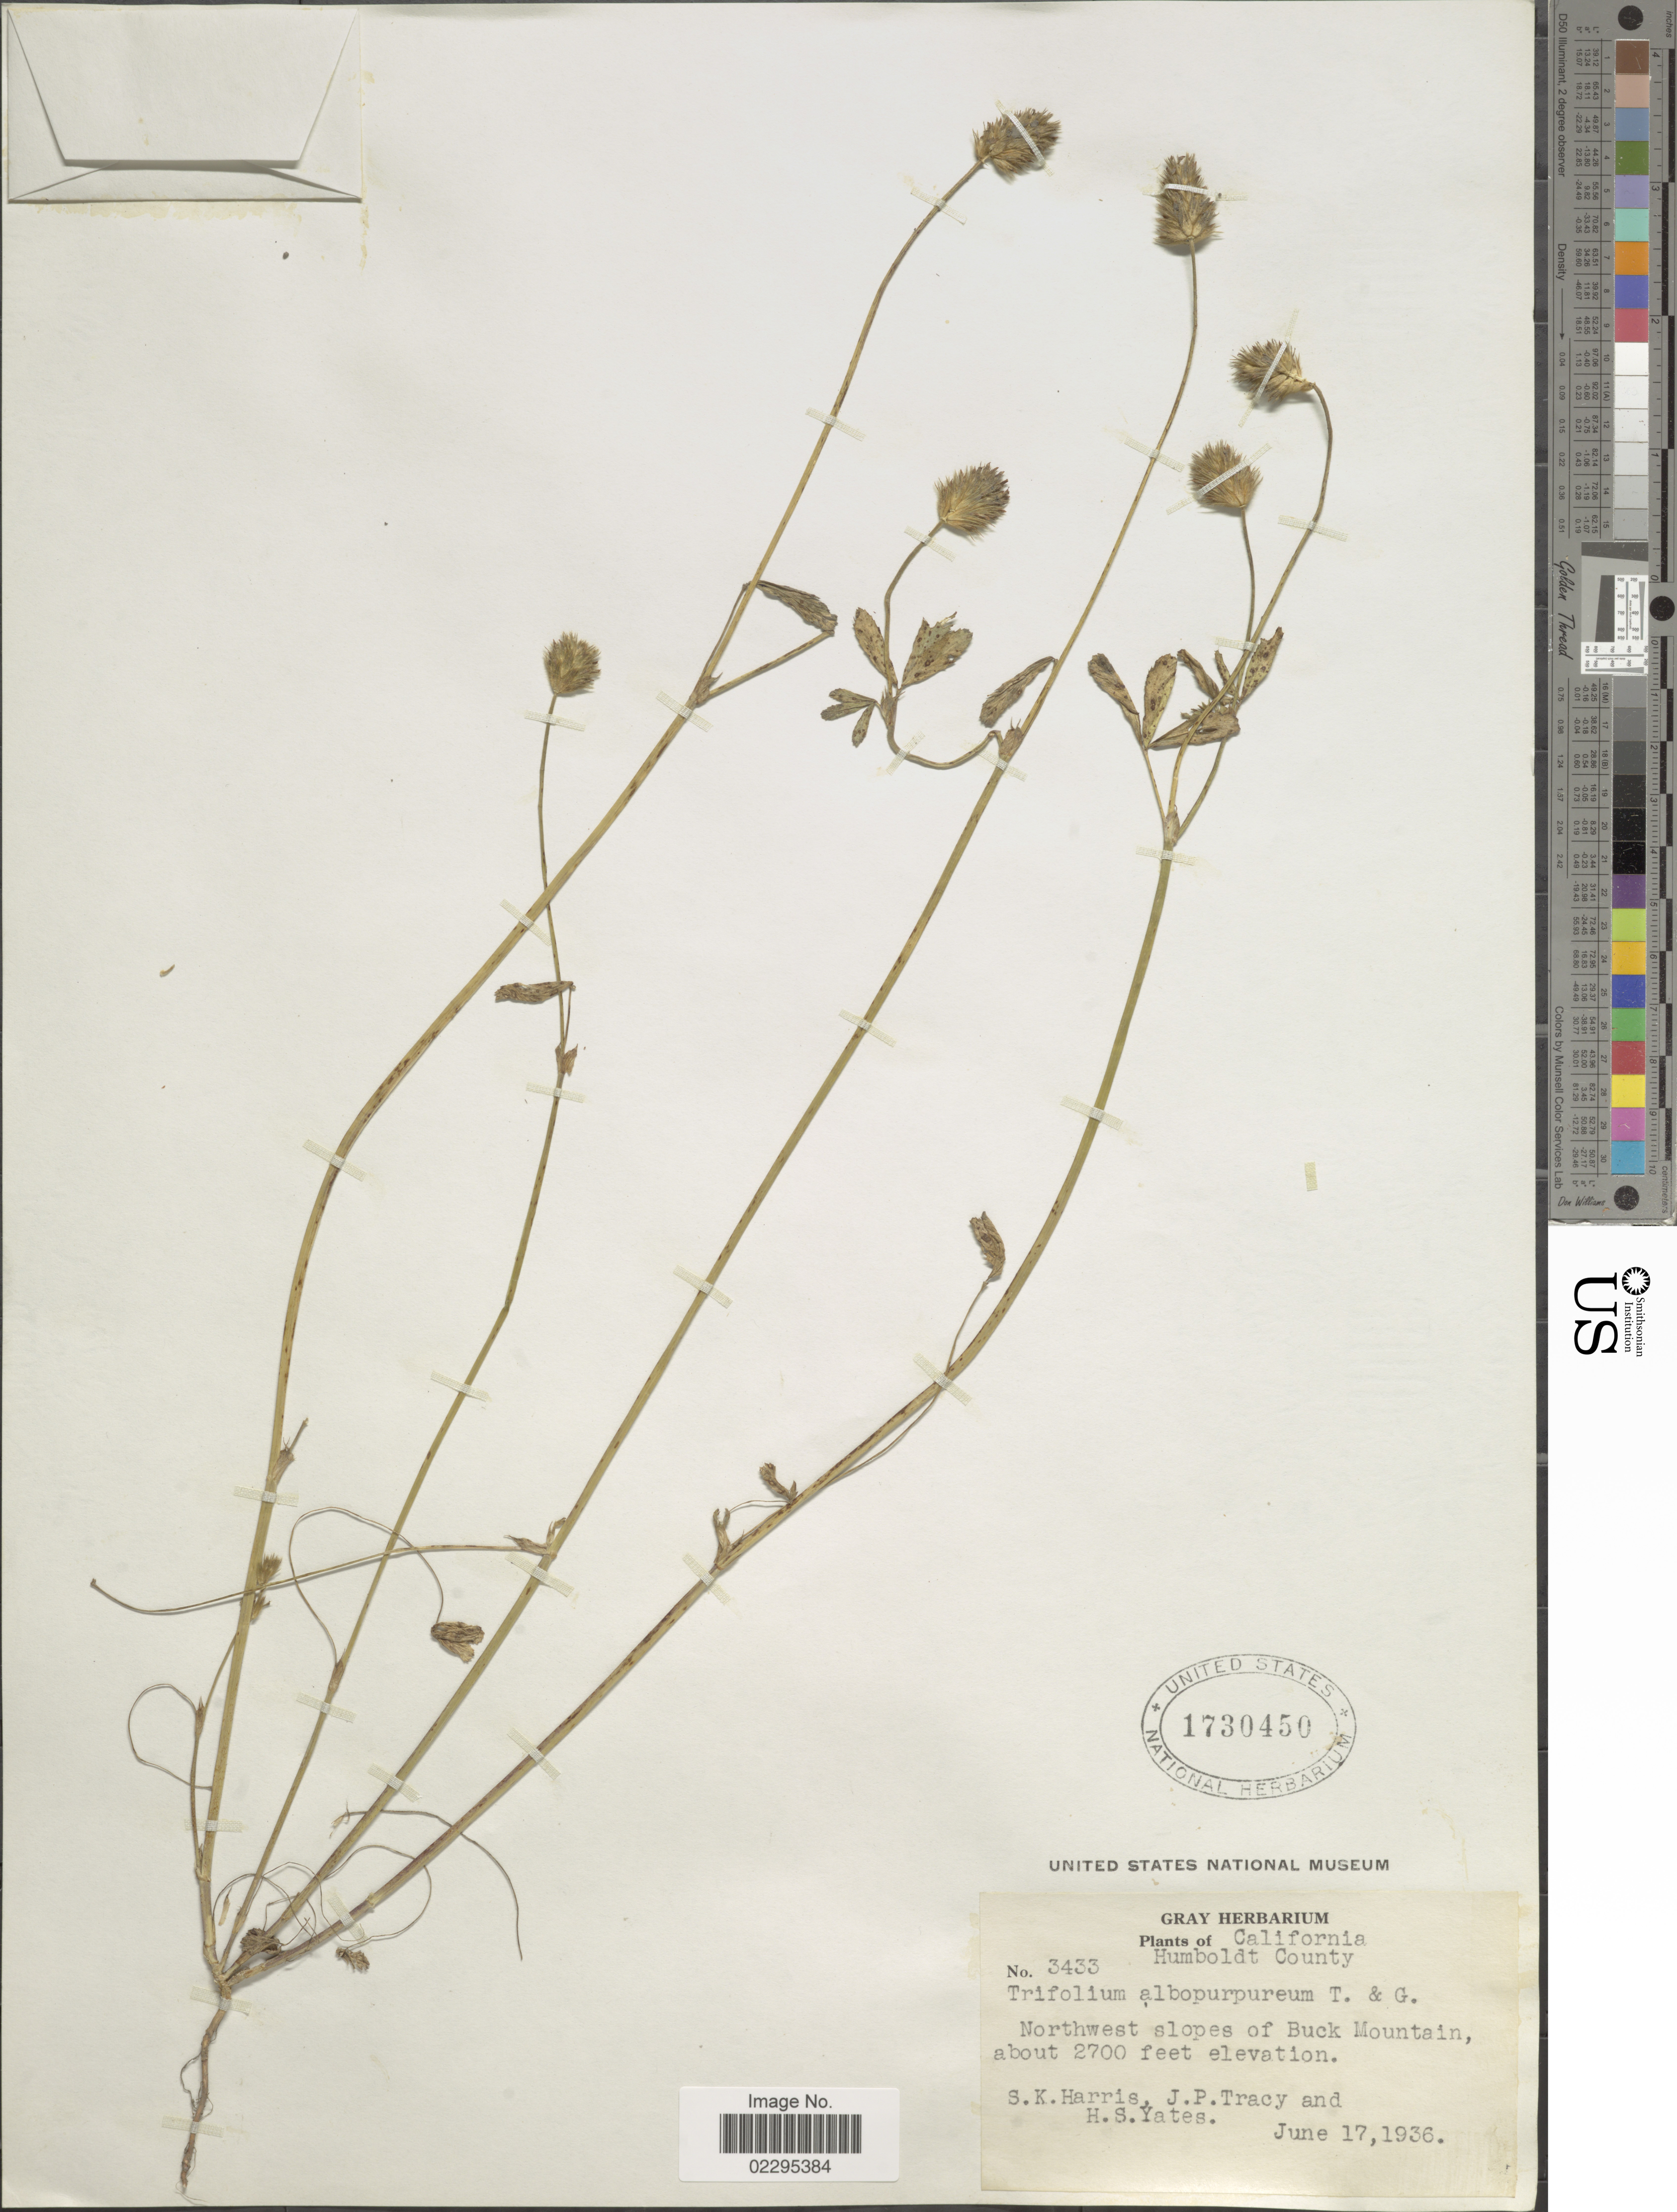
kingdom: Plantae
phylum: Tracheophyta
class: Magnoliopsida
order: Fabales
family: Fabaceae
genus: Trifolium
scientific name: Trifolium albopurpureum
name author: Torr. & A. Gray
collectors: S. K. Harris, J. Tracy & H. S. Yates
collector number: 3433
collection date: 1936-06-17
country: United States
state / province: California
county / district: Humboldt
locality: California, Humboldt County, Northwest slopes of Buck Mountain.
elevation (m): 823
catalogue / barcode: US 1730450